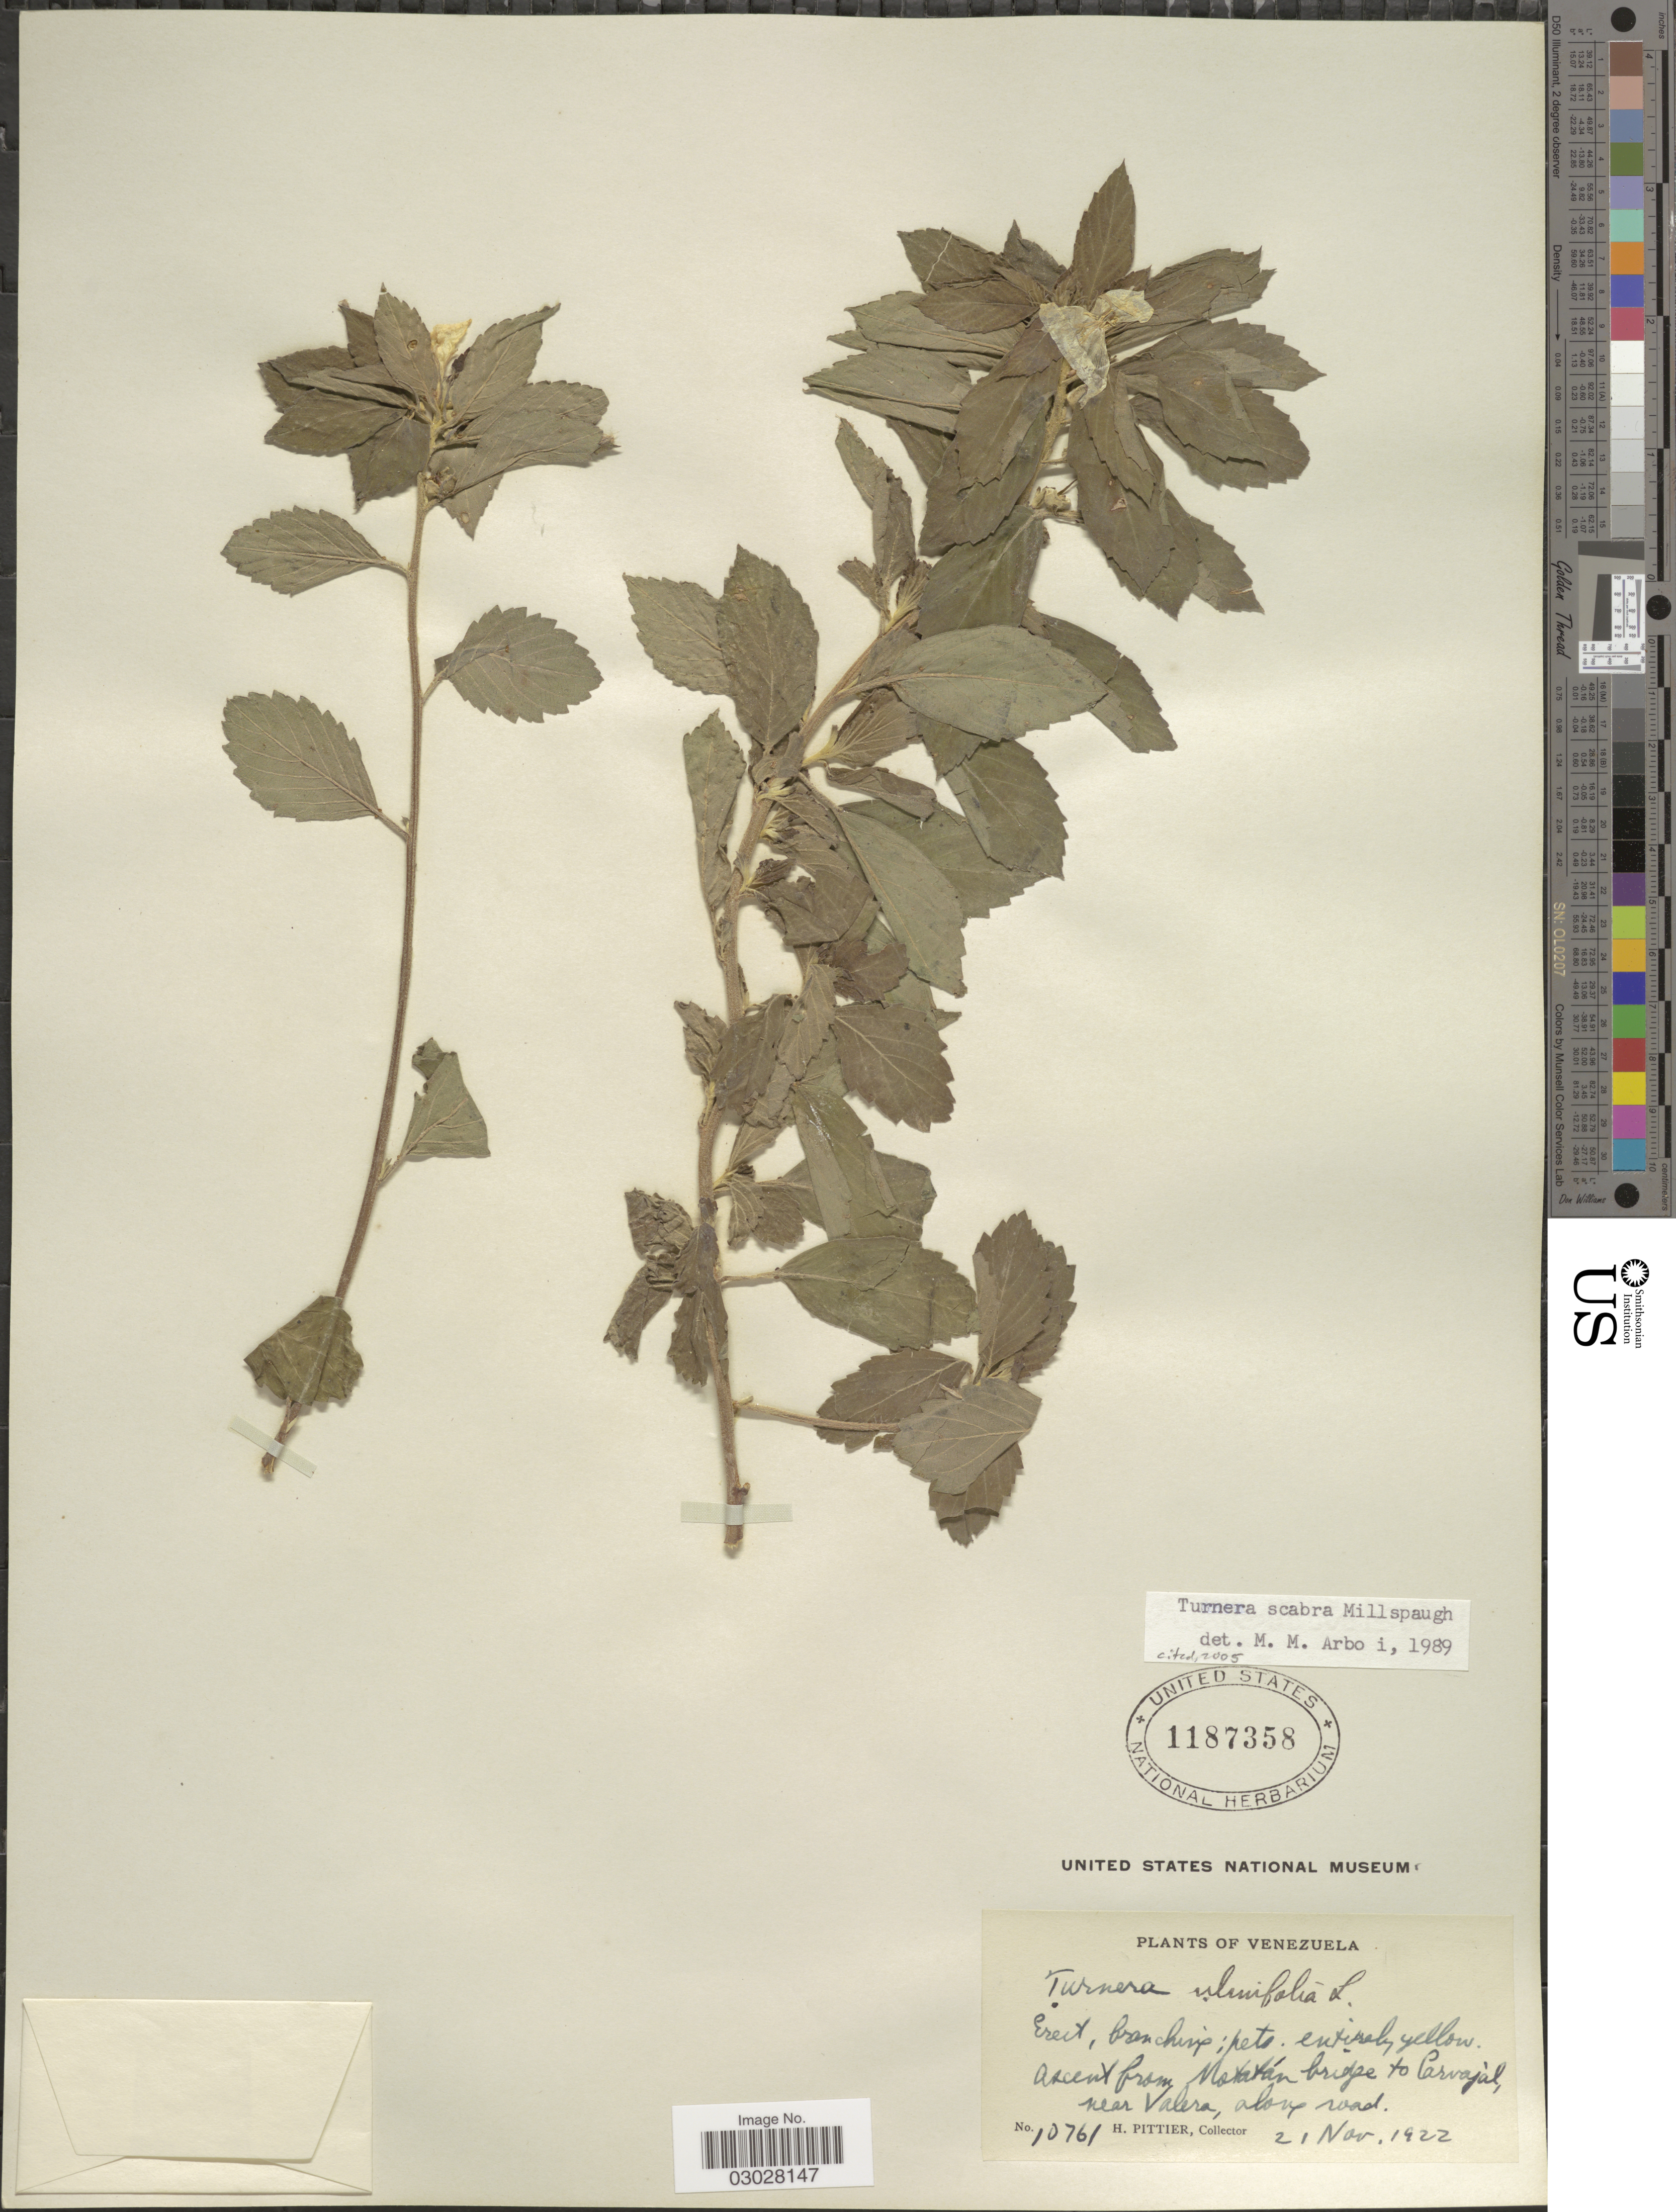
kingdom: Plantae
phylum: Tracheophyta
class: Magnoliopsida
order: Malpighiales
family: Turneraceae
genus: Turnera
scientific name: Turnera scabra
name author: Millsp.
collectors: H. F. Pittier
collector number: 10761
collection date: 1922-11-21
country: Venezuela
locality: Ascent from Motatán bridge to Carvajal, near Valera, along road.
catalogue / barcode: US 1187358